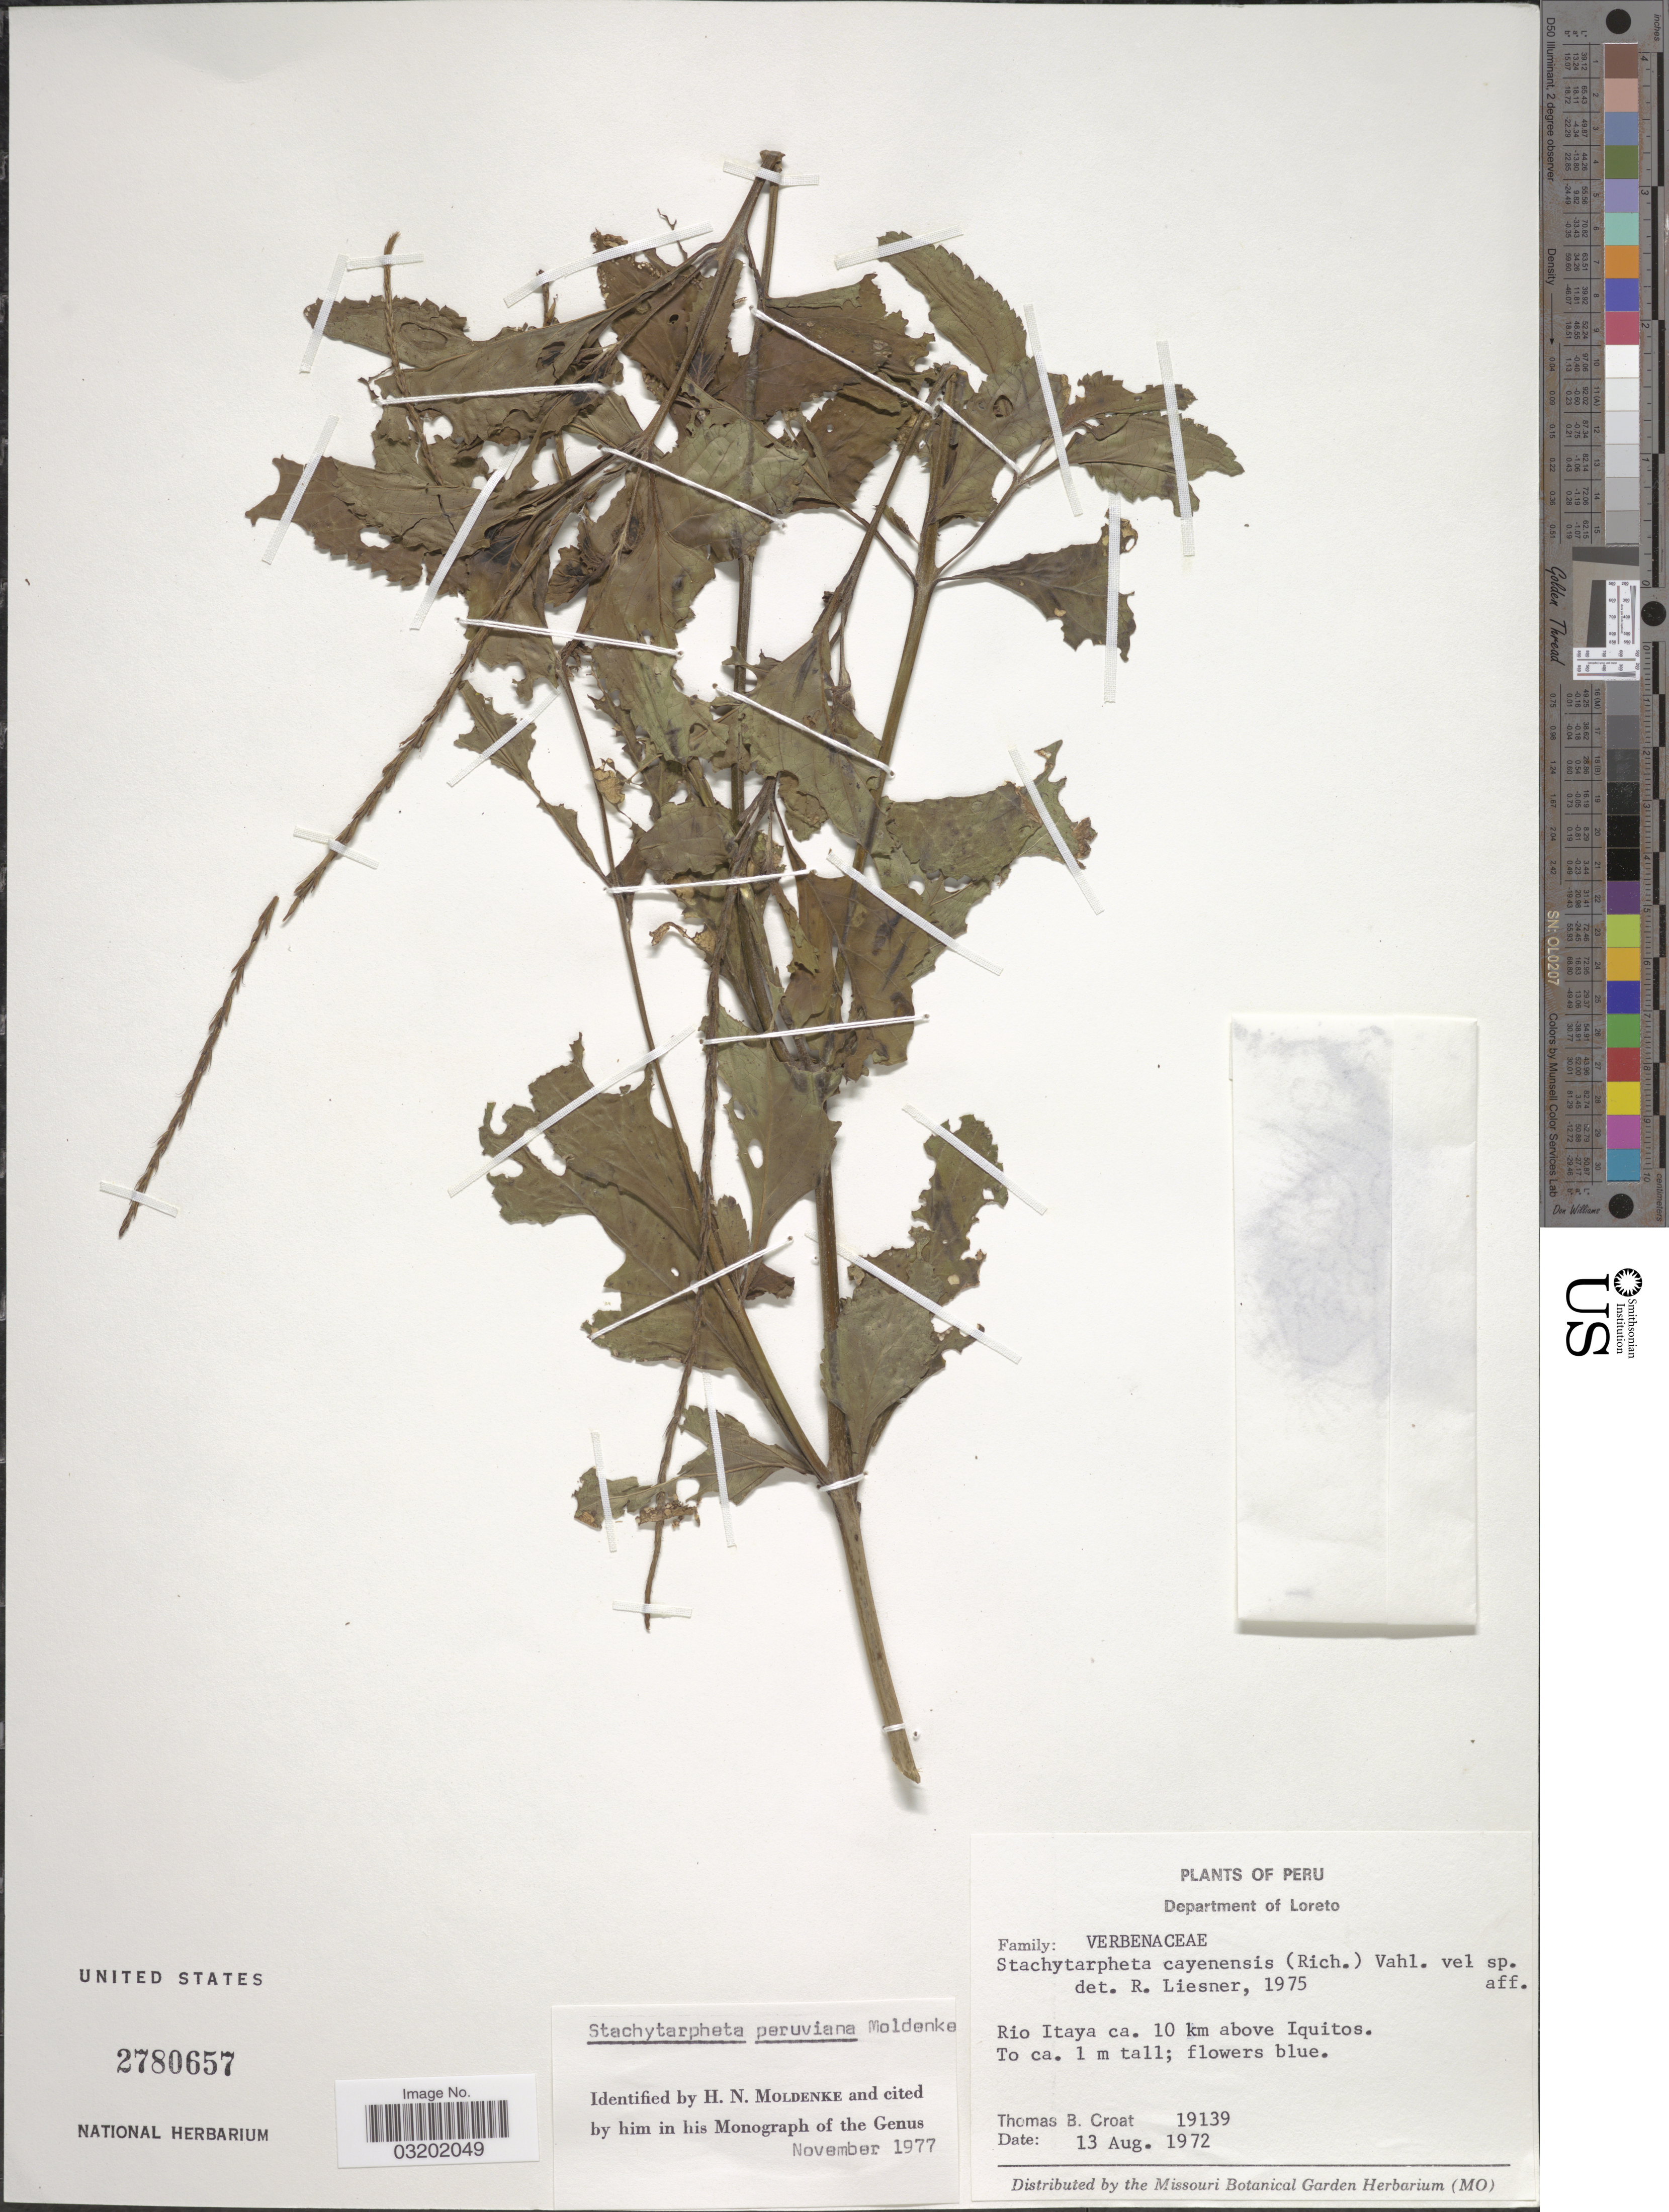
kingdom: Plantae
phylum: Tracheophyta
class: Magnoliopsida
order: Lamiales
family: Verbenaceae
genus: Stachytarpheta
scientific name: Stachytarpheta peruviana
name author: Moldenke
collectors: T. B. Croat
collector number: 19139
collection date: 1972-08-13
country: Peru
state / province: Loreto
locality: Department of Loreto. Rio Itaya ca. 10 km above Iquitos.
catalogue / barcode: US 2780657